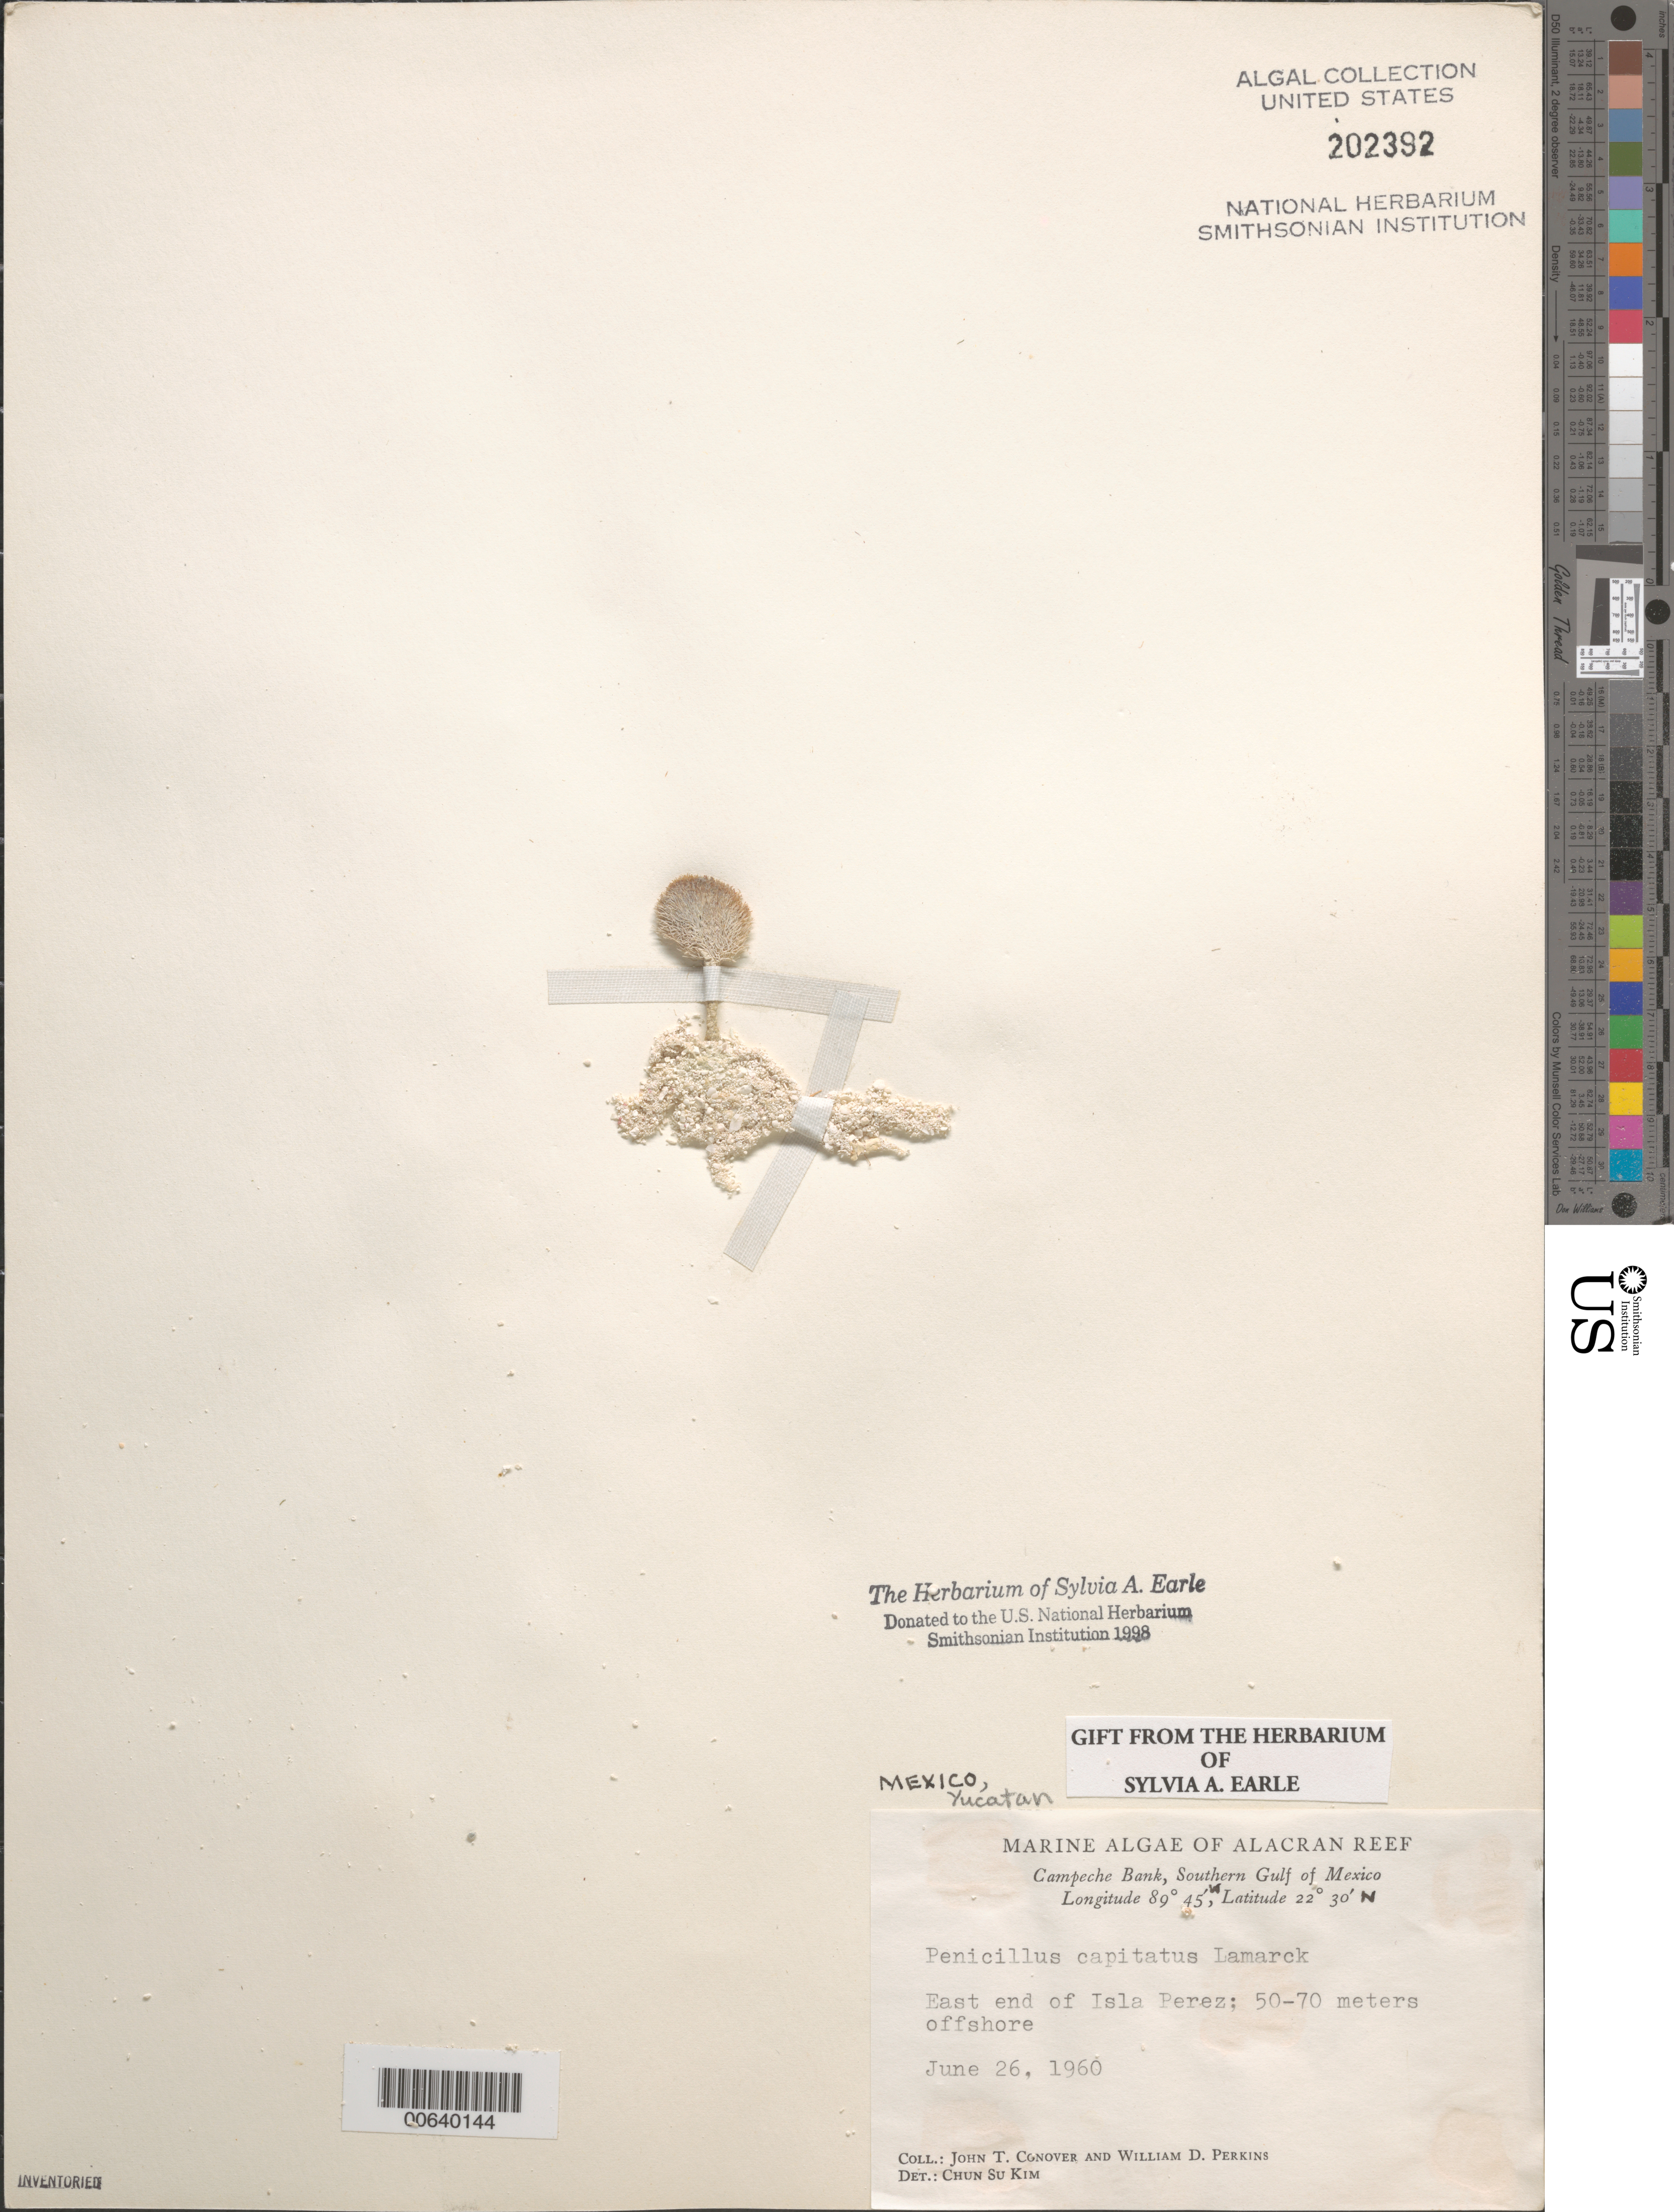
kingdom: Plantae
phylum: Chlorophyta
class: Ulvophyceae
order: Bryopsidales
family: Udoteaceae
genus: Penicillus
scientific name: Penicillus capitatus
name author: Lam.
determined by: Kim, Chun Su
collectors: J. T. Conover & W. D. Perkins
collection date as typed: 26 Jun 1960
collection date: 1960-06-26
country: Mexico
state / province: Yucatan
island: Isla Perez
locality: Alacran Reef, southern Gulf of Mexico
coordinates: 22 30' N, 89 45' W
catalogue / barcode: US 202392